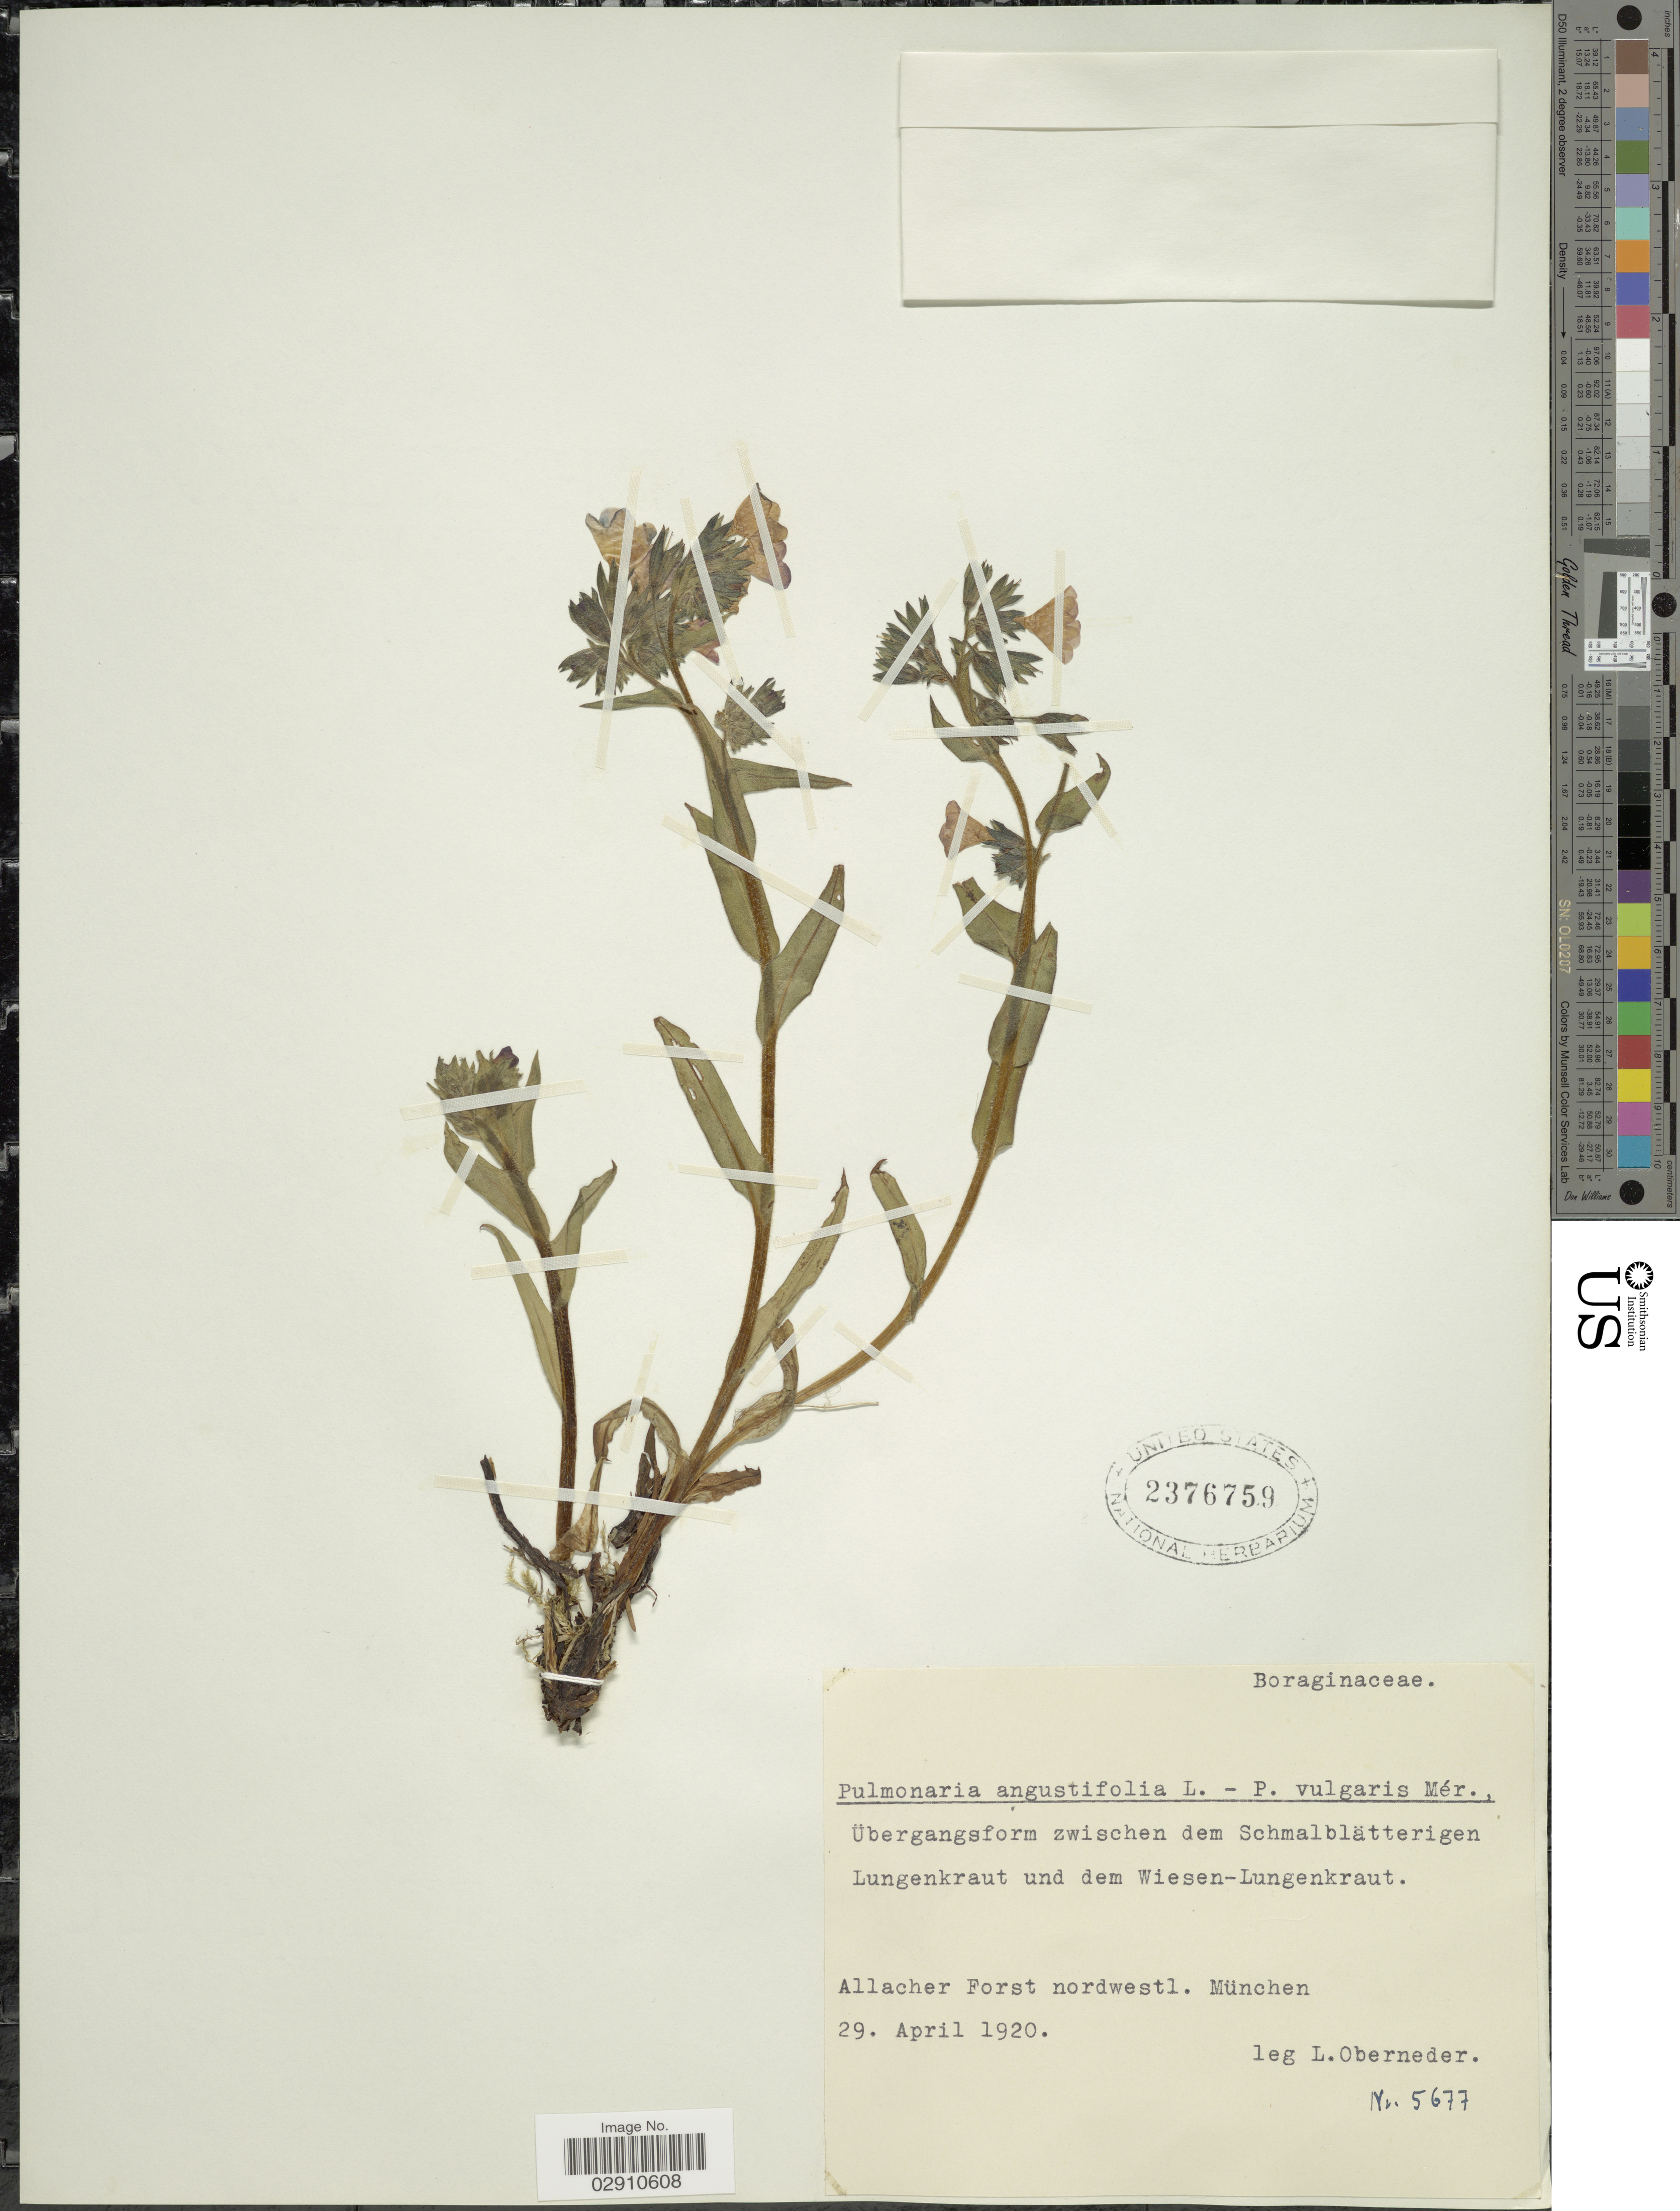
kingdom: Plantae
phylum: Tracheophyta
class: Magnoliopsida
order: Boraginales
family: Boraginaceae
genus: Pulmonaria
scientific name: Pulmonaria angustifolia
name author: L.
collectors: L. Oberneder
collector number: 5677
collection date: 1920-04-29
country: Germany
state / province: Bayern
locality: Allacher Forst nordwestl. München.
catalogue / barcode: US 2376759